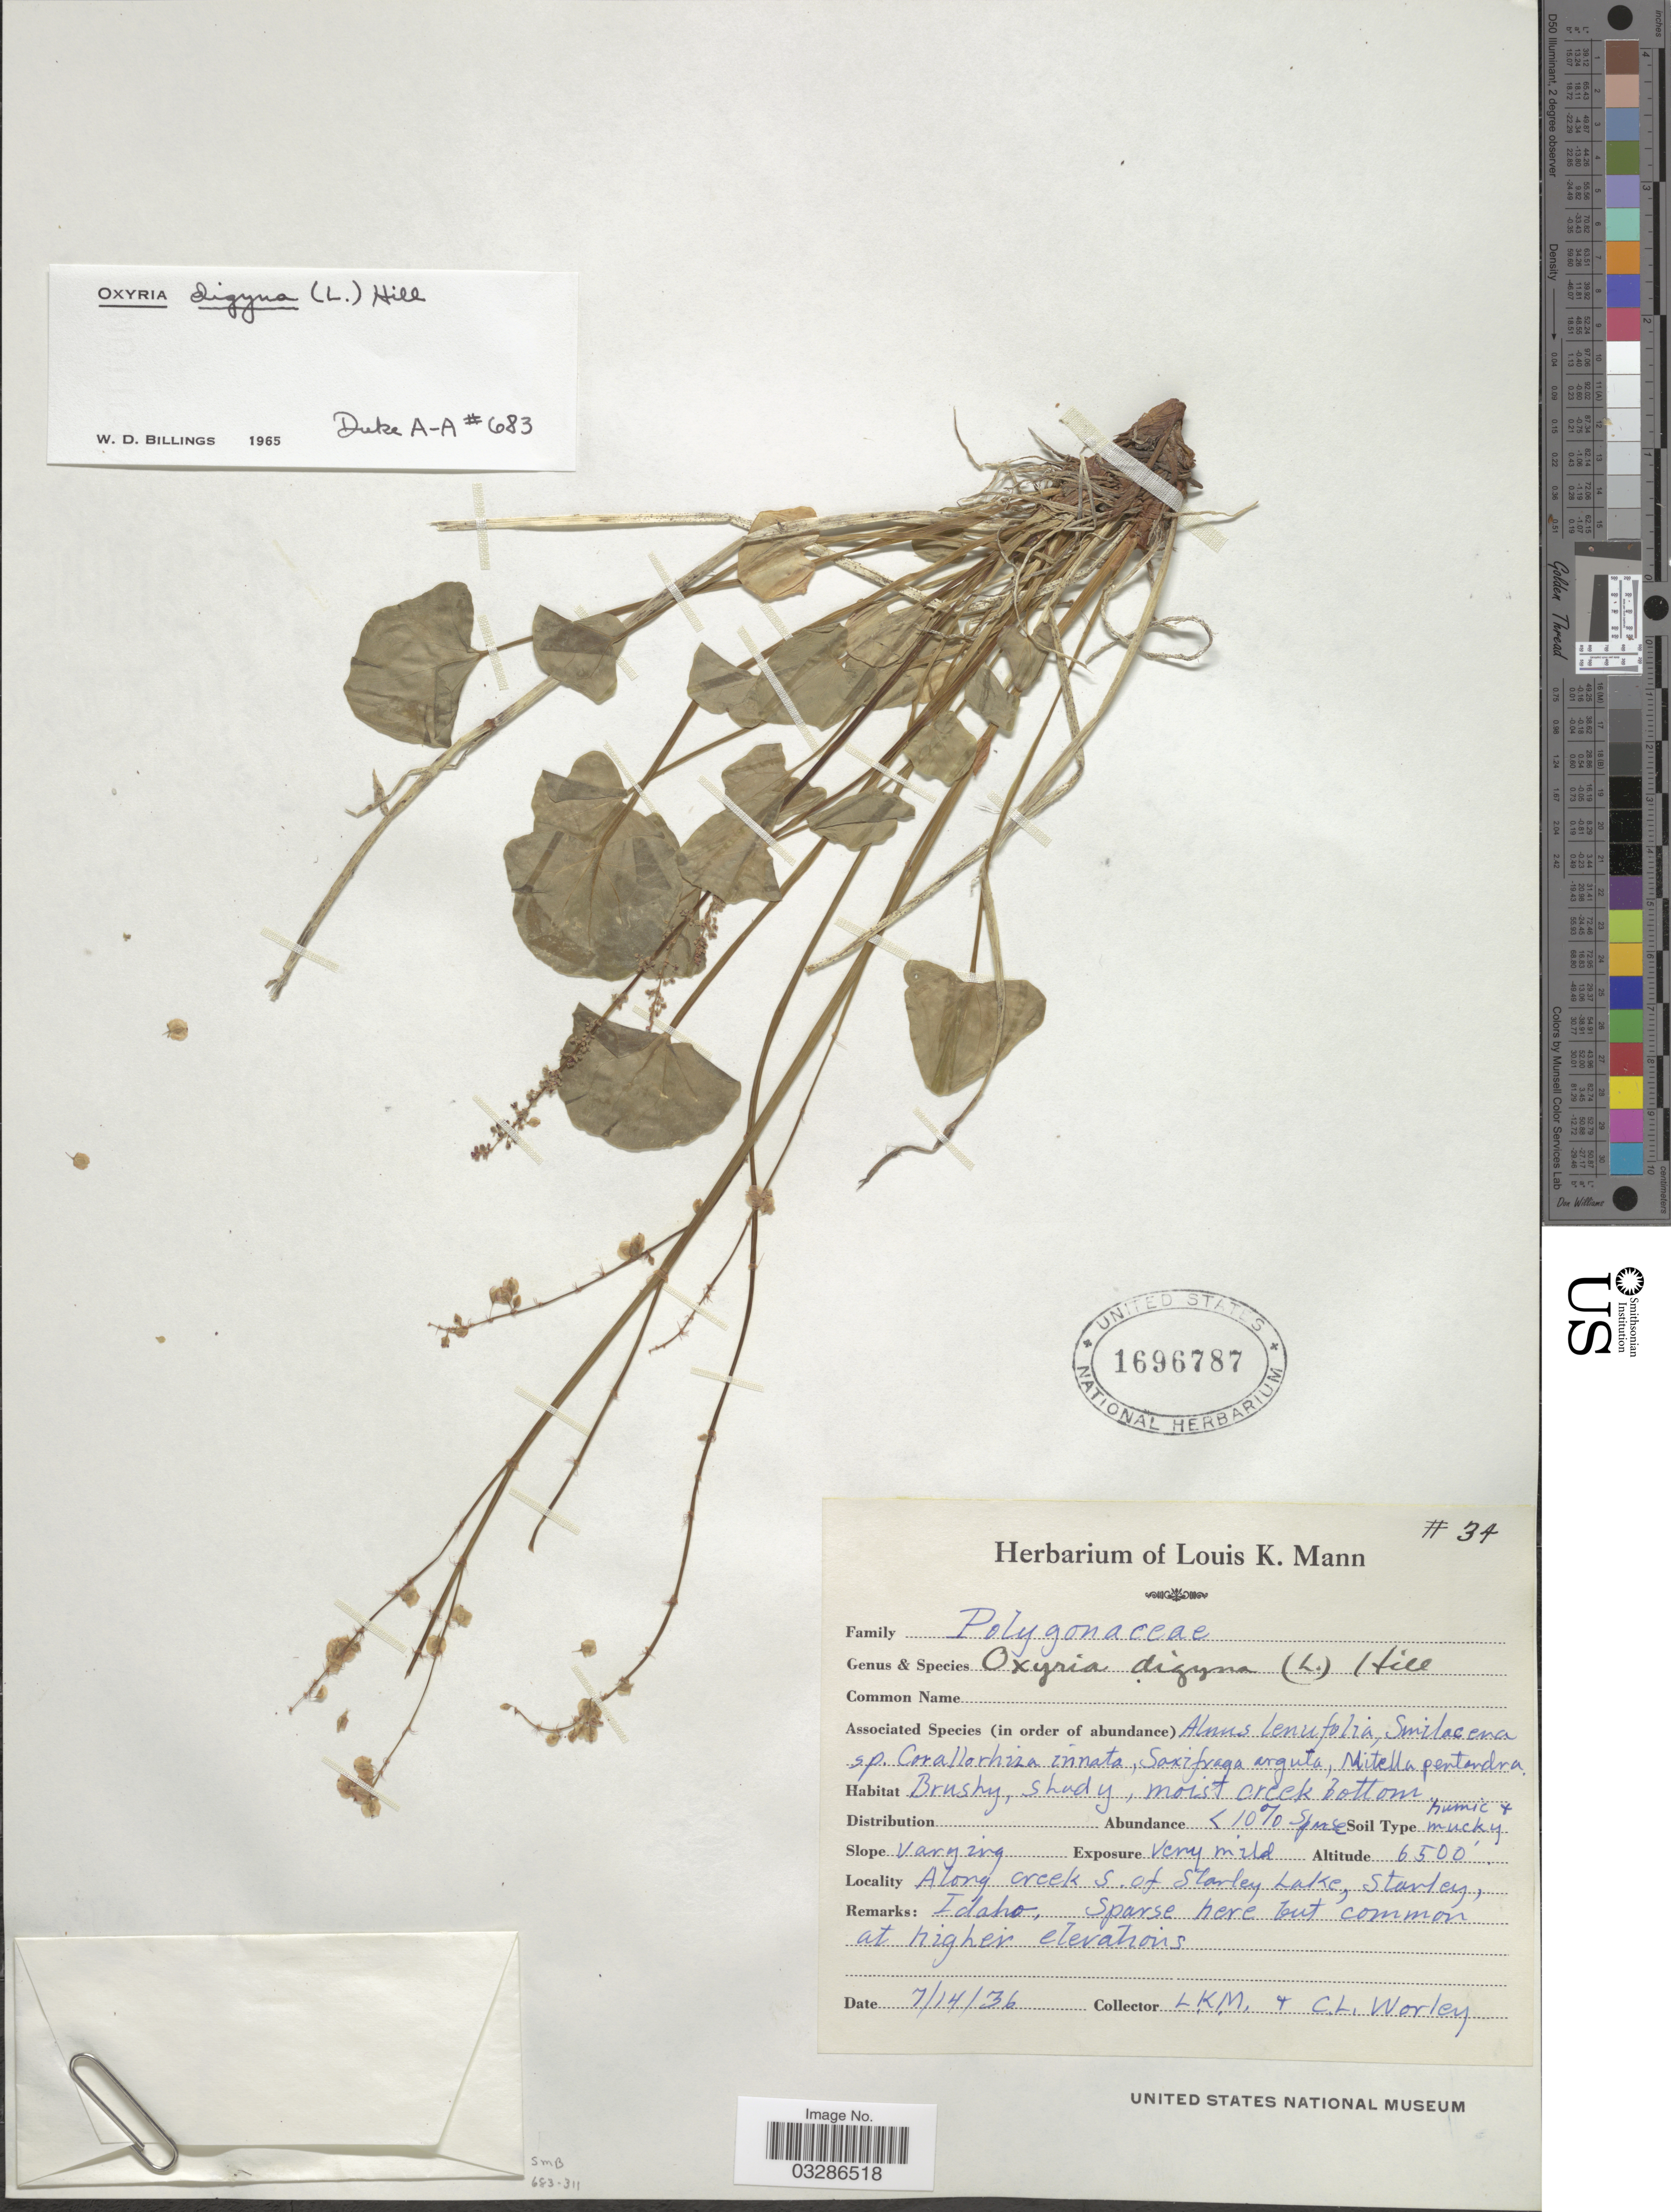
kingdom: Plantae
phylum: Tracheophyta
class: Magnoliopsida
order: Caryophyllales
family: Polygonaceae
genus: Oxyria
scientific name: Oxyria digyna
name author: (L.) Hill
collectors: L. K. Mann & C. Worley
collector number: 34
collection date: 1936-07-14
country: United States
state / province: Idaho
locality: Along creek s. of Stanley Lake, Stanley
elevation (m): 1981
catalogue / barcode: US 1696787